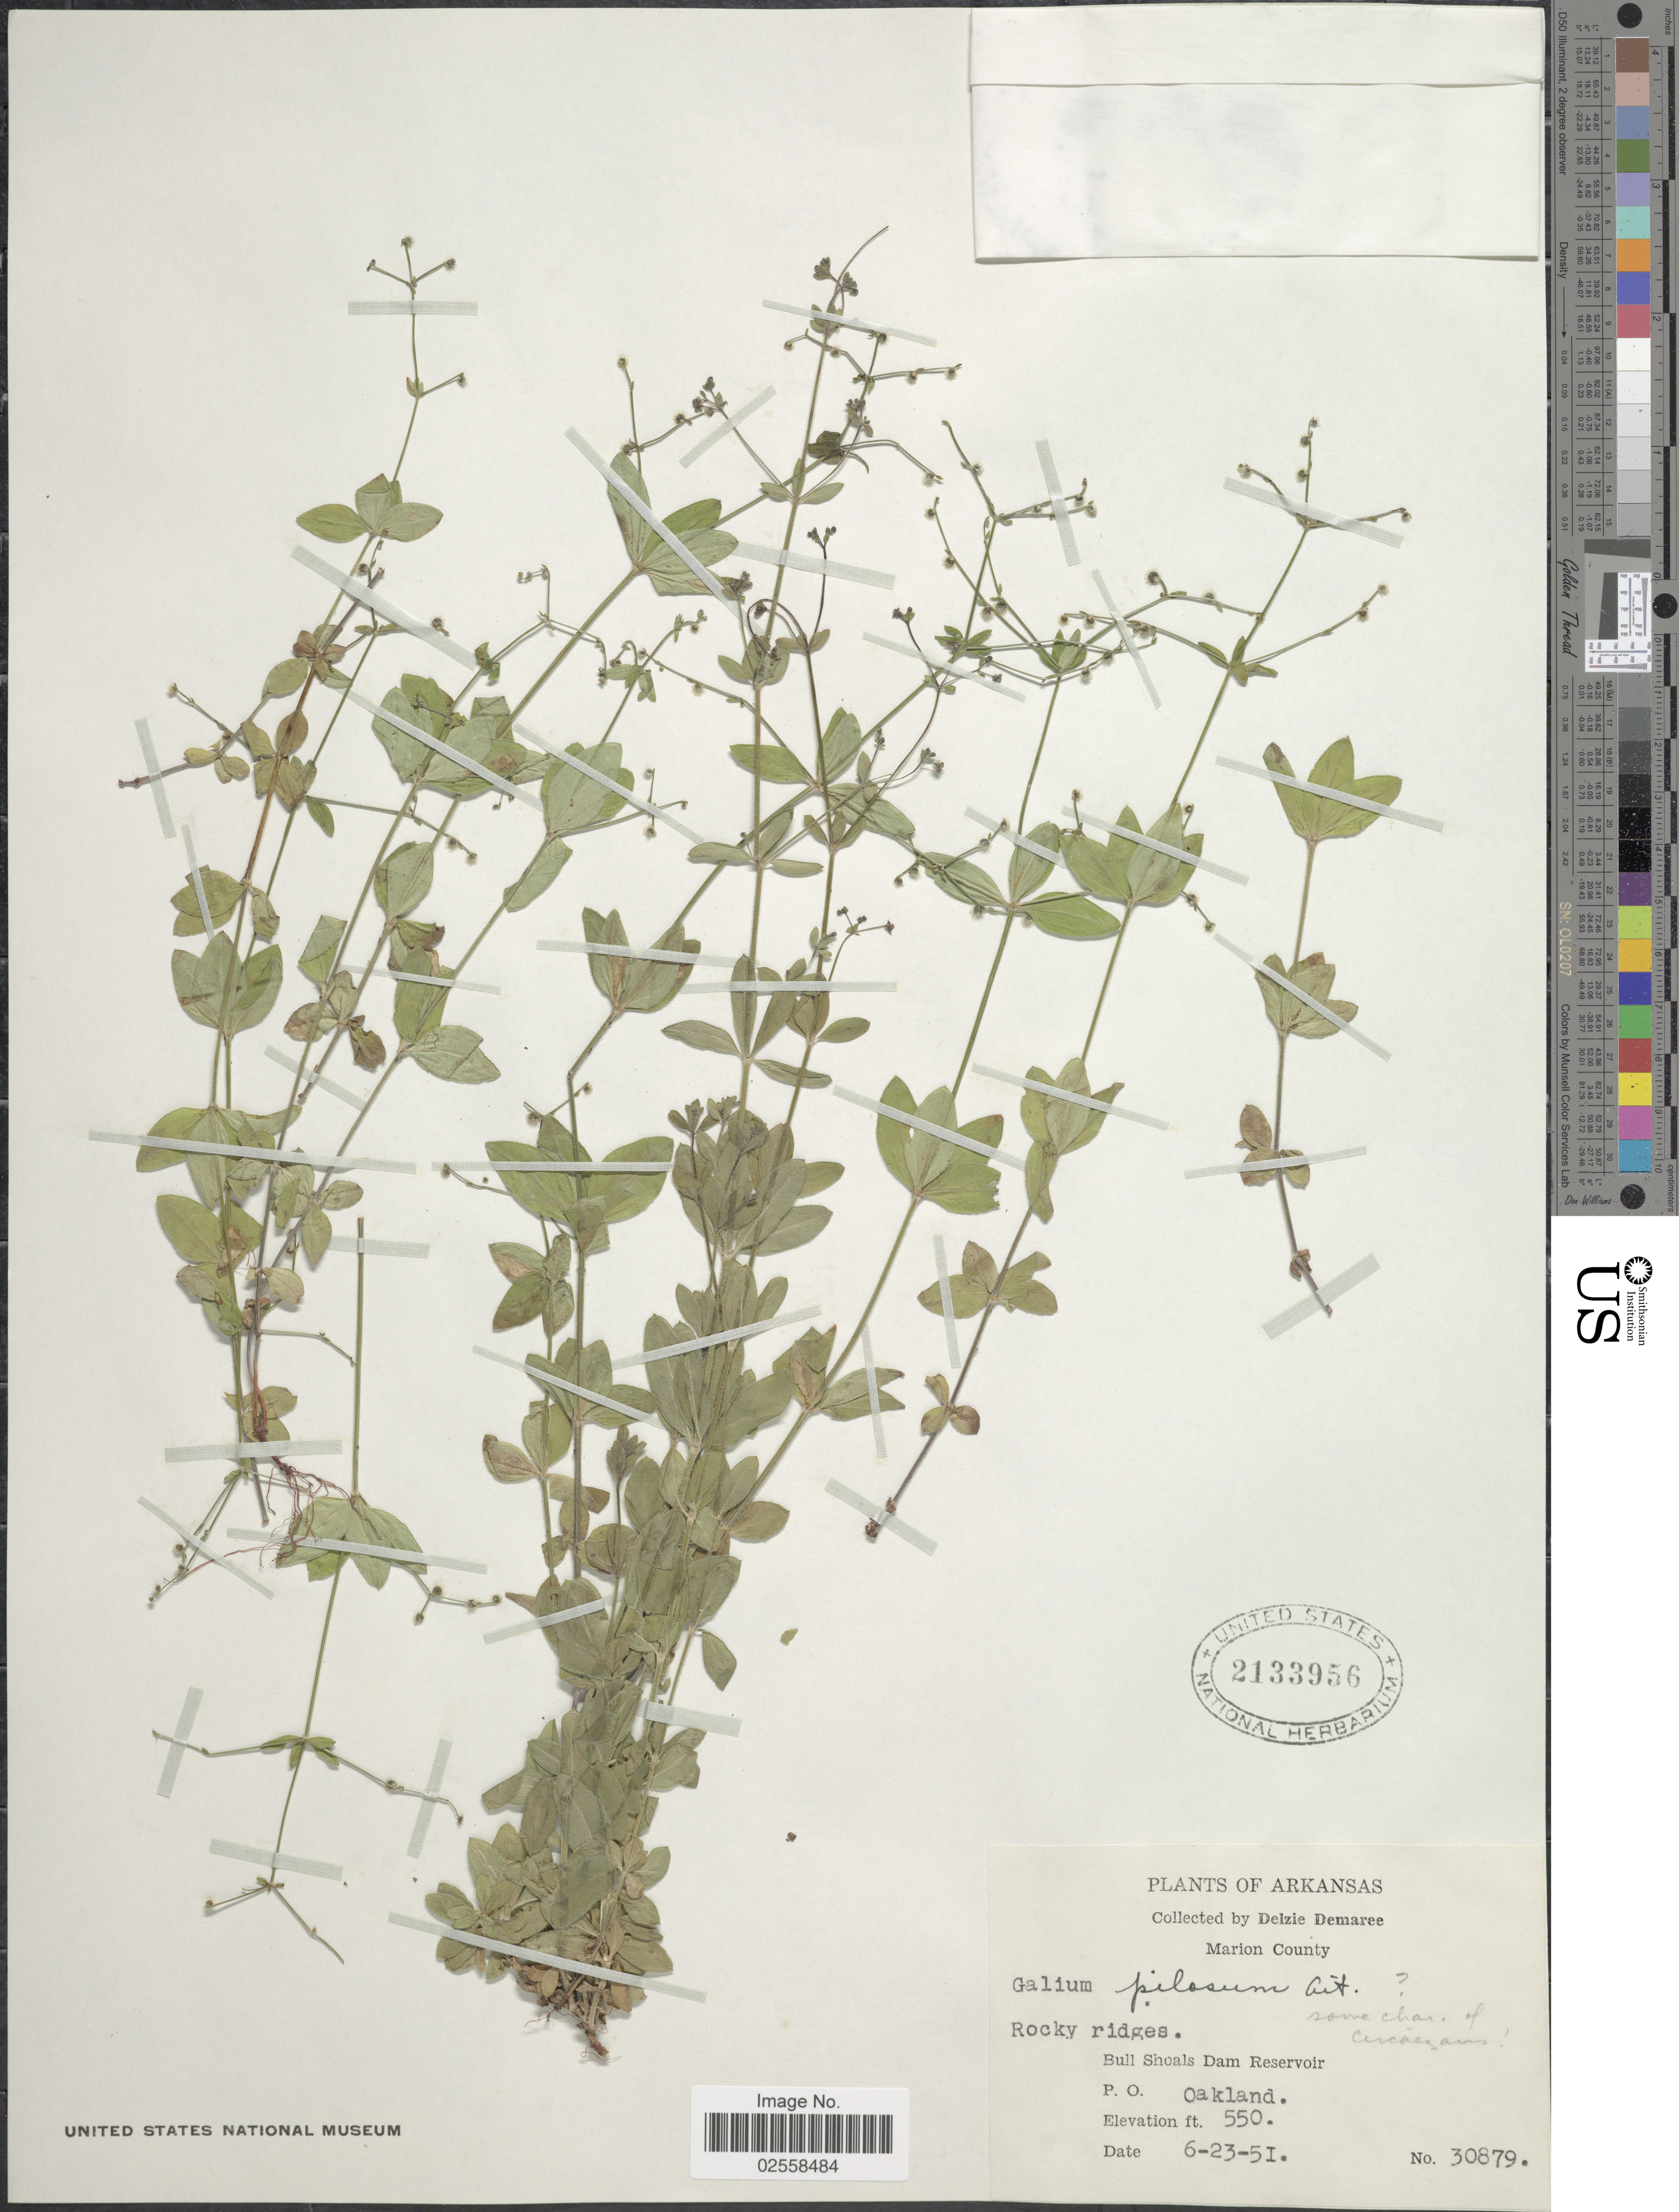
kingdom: Plantae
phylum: Tracheophyta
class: Magnoliopsida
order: Gentianales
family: Rubiaceae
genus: Galium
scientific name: Galium pilosum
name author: Aiton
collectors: D. Demaree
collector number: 30879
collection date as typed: Transcribed d/m/y: 23/6/51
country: United States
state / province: Arkansas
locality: Marion County, Bull Shoals Dam Reservoir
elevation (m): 168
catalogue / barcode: US 2133956